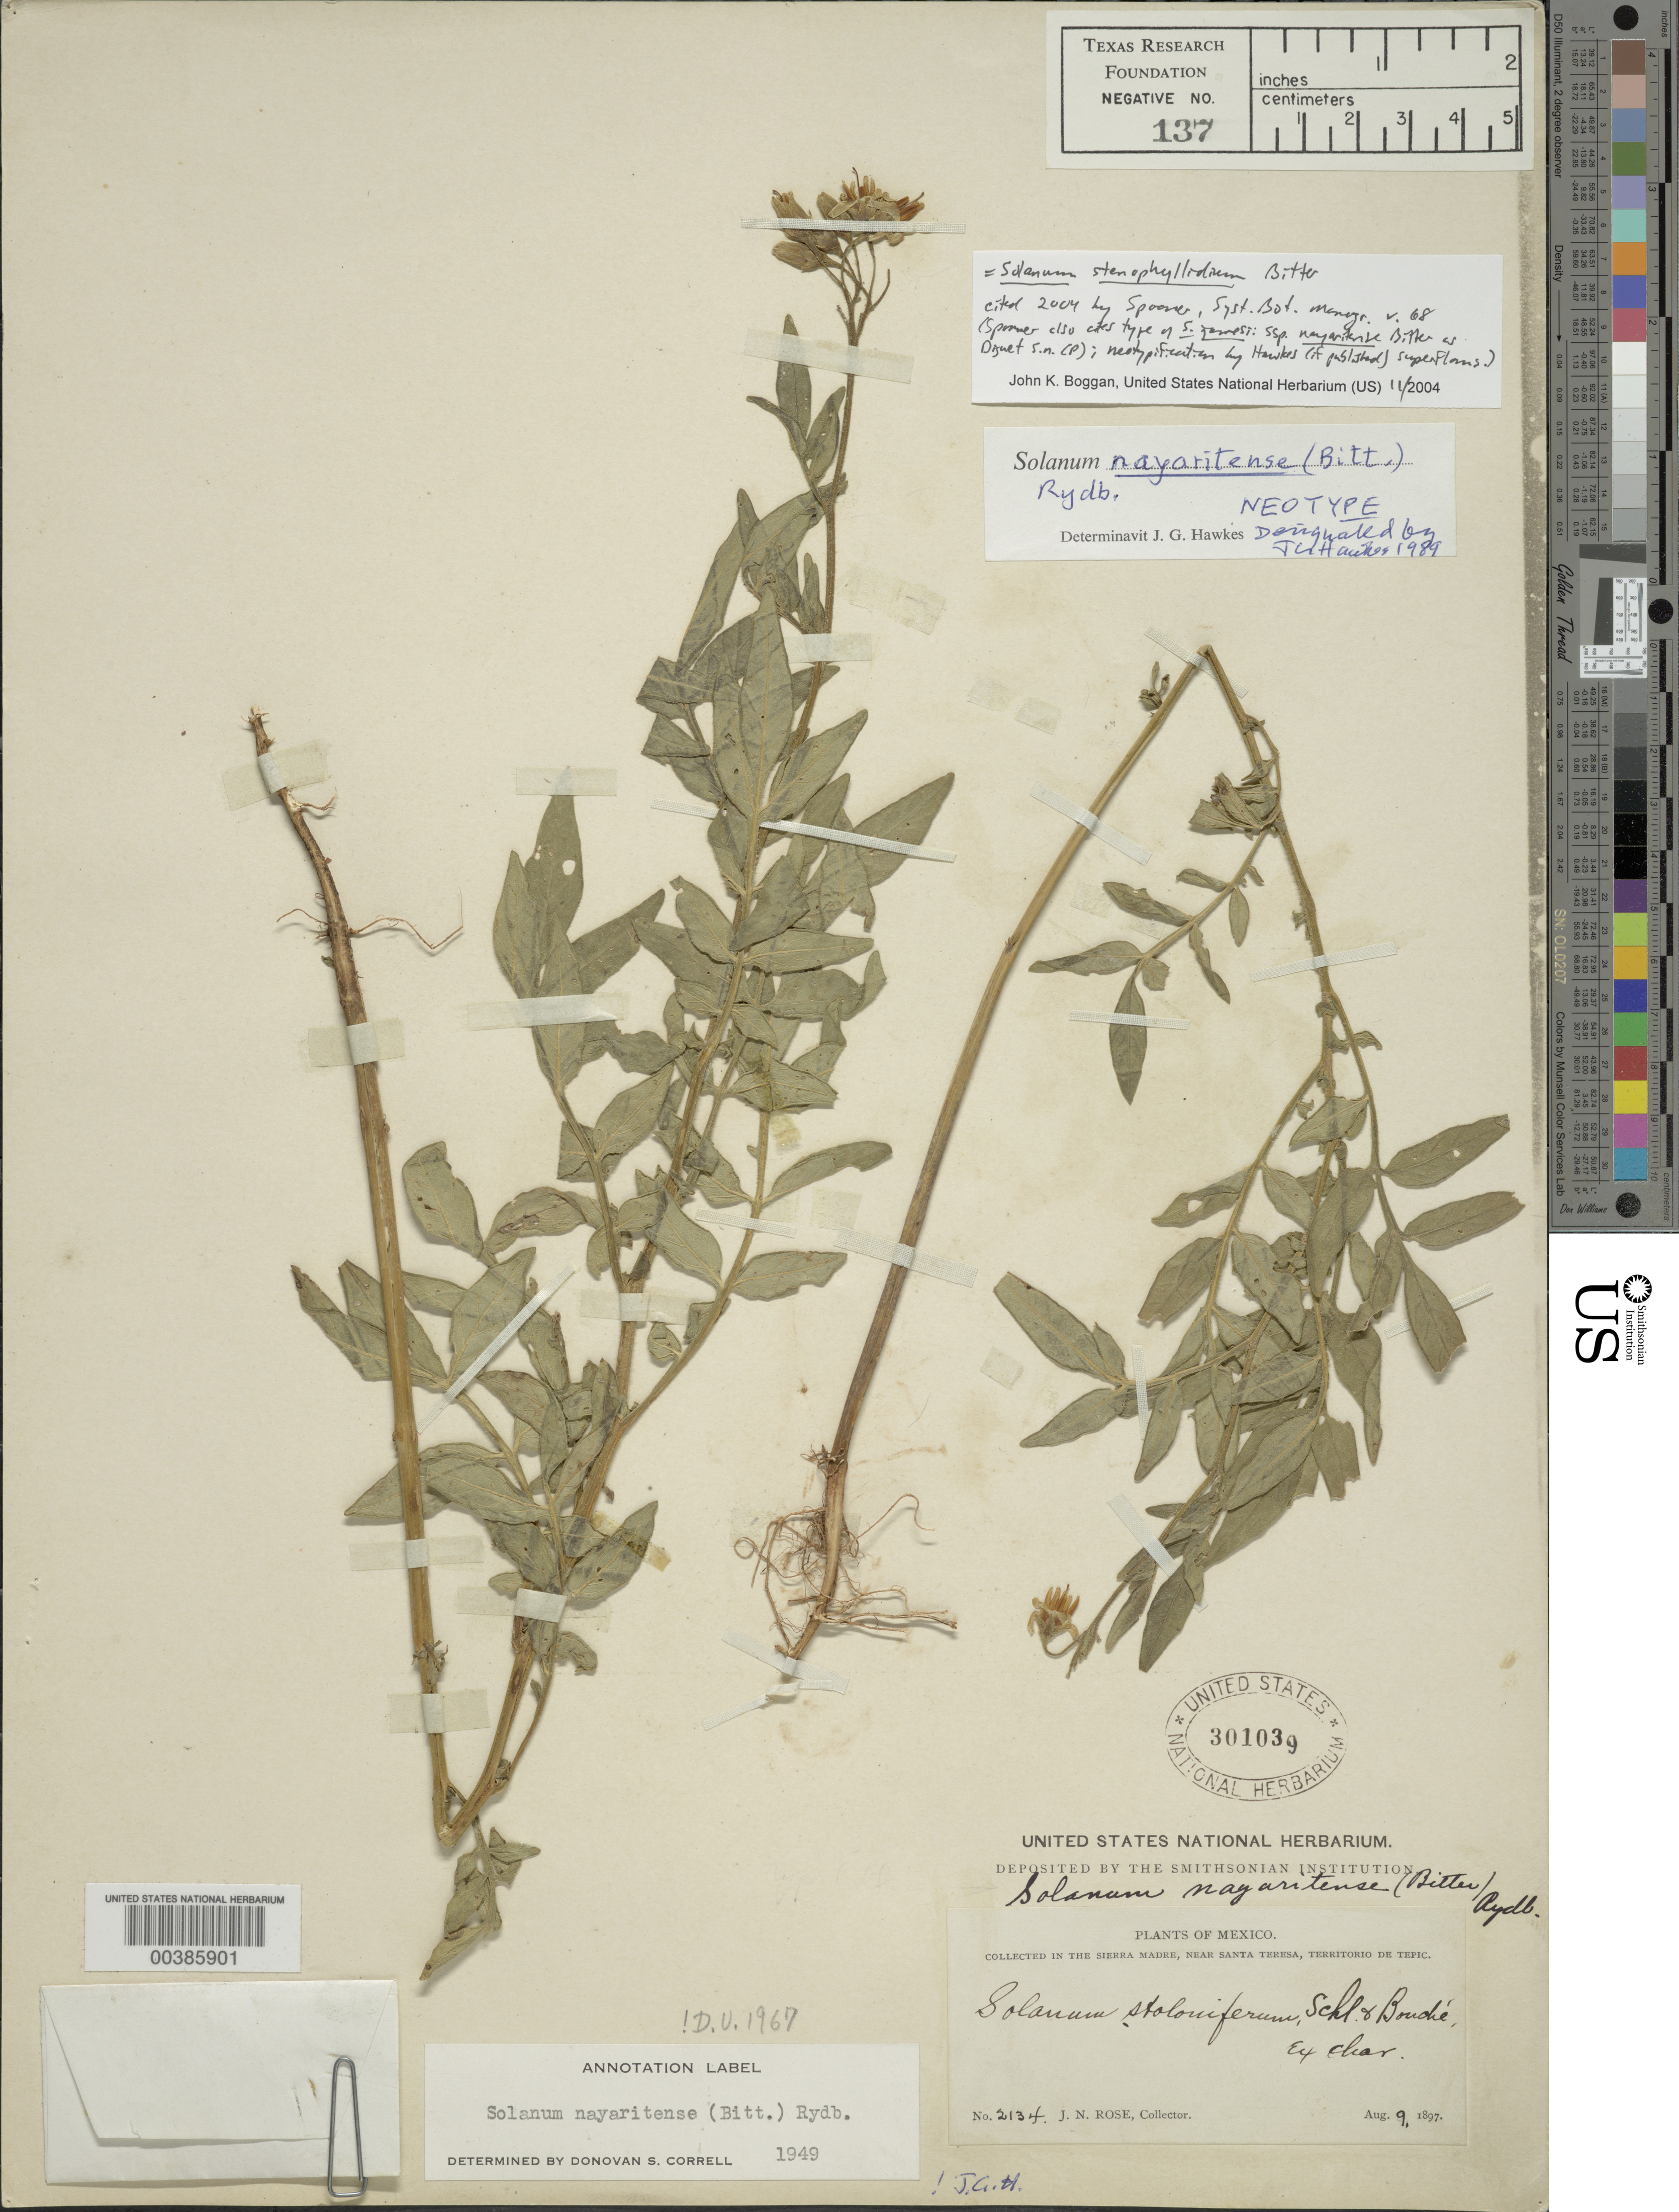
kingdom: Plantae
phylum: Tracheophyta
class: Magnoliopsida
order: Solanales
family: Solanaceae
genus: Solanum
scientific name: Solanum stenophyllidium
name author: Bitter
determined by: Boggan, J. K., (US), NMNH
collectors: J. N. Rose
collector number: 2134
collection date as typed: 09 Aug 1897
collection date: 1897-08-09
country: Mexico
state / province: Nayarit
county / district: Tepic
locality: Sierra Madre, near Santa Teresa.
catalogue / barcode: US 301039